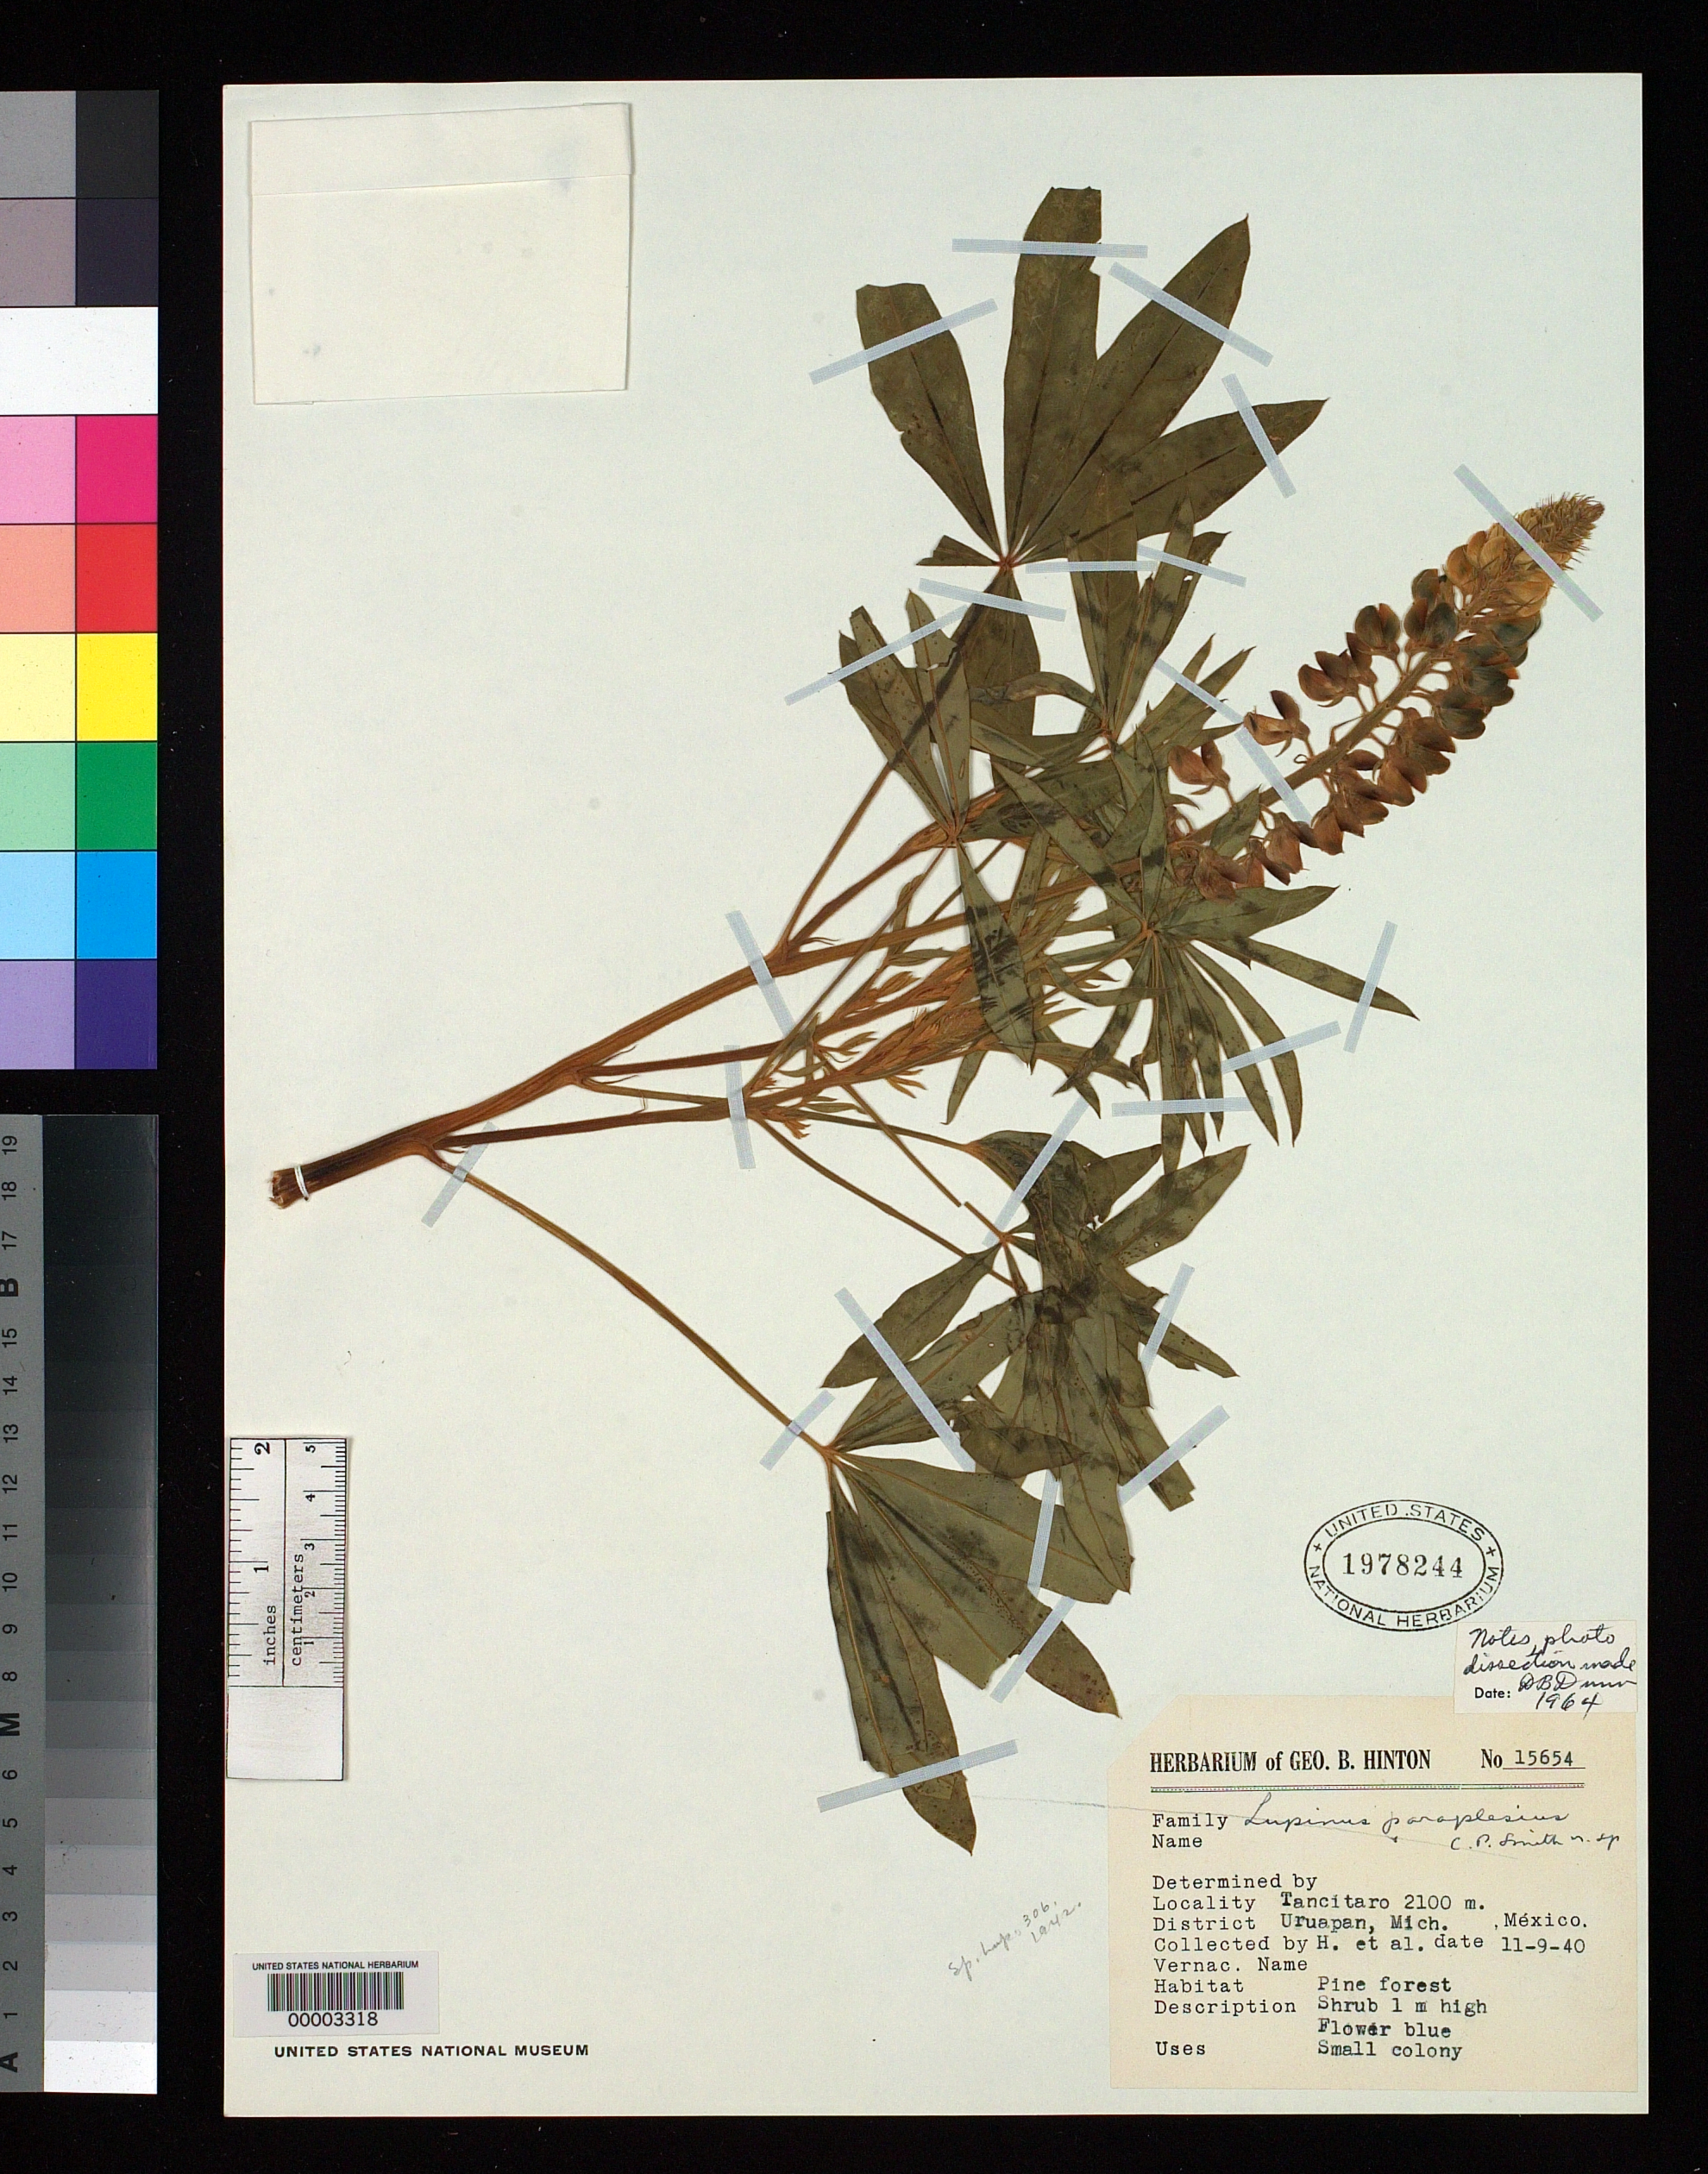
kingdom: Plantae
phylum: Tracheophyta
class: Magnoliopsida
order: Fabales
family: Fabaceae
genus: Lupinus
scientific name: Lupinus paraplesius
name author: C.P. Sm.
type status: Isotype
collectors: G. B. Hinton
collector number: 15654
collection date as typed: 09 Nov 1940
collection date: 1940-11-09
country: Mexico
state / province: Michoacán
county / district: Uruapan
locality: El Pico de Tancitaro.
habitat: Pine forest.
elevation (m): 2100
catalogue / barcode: US 1978244